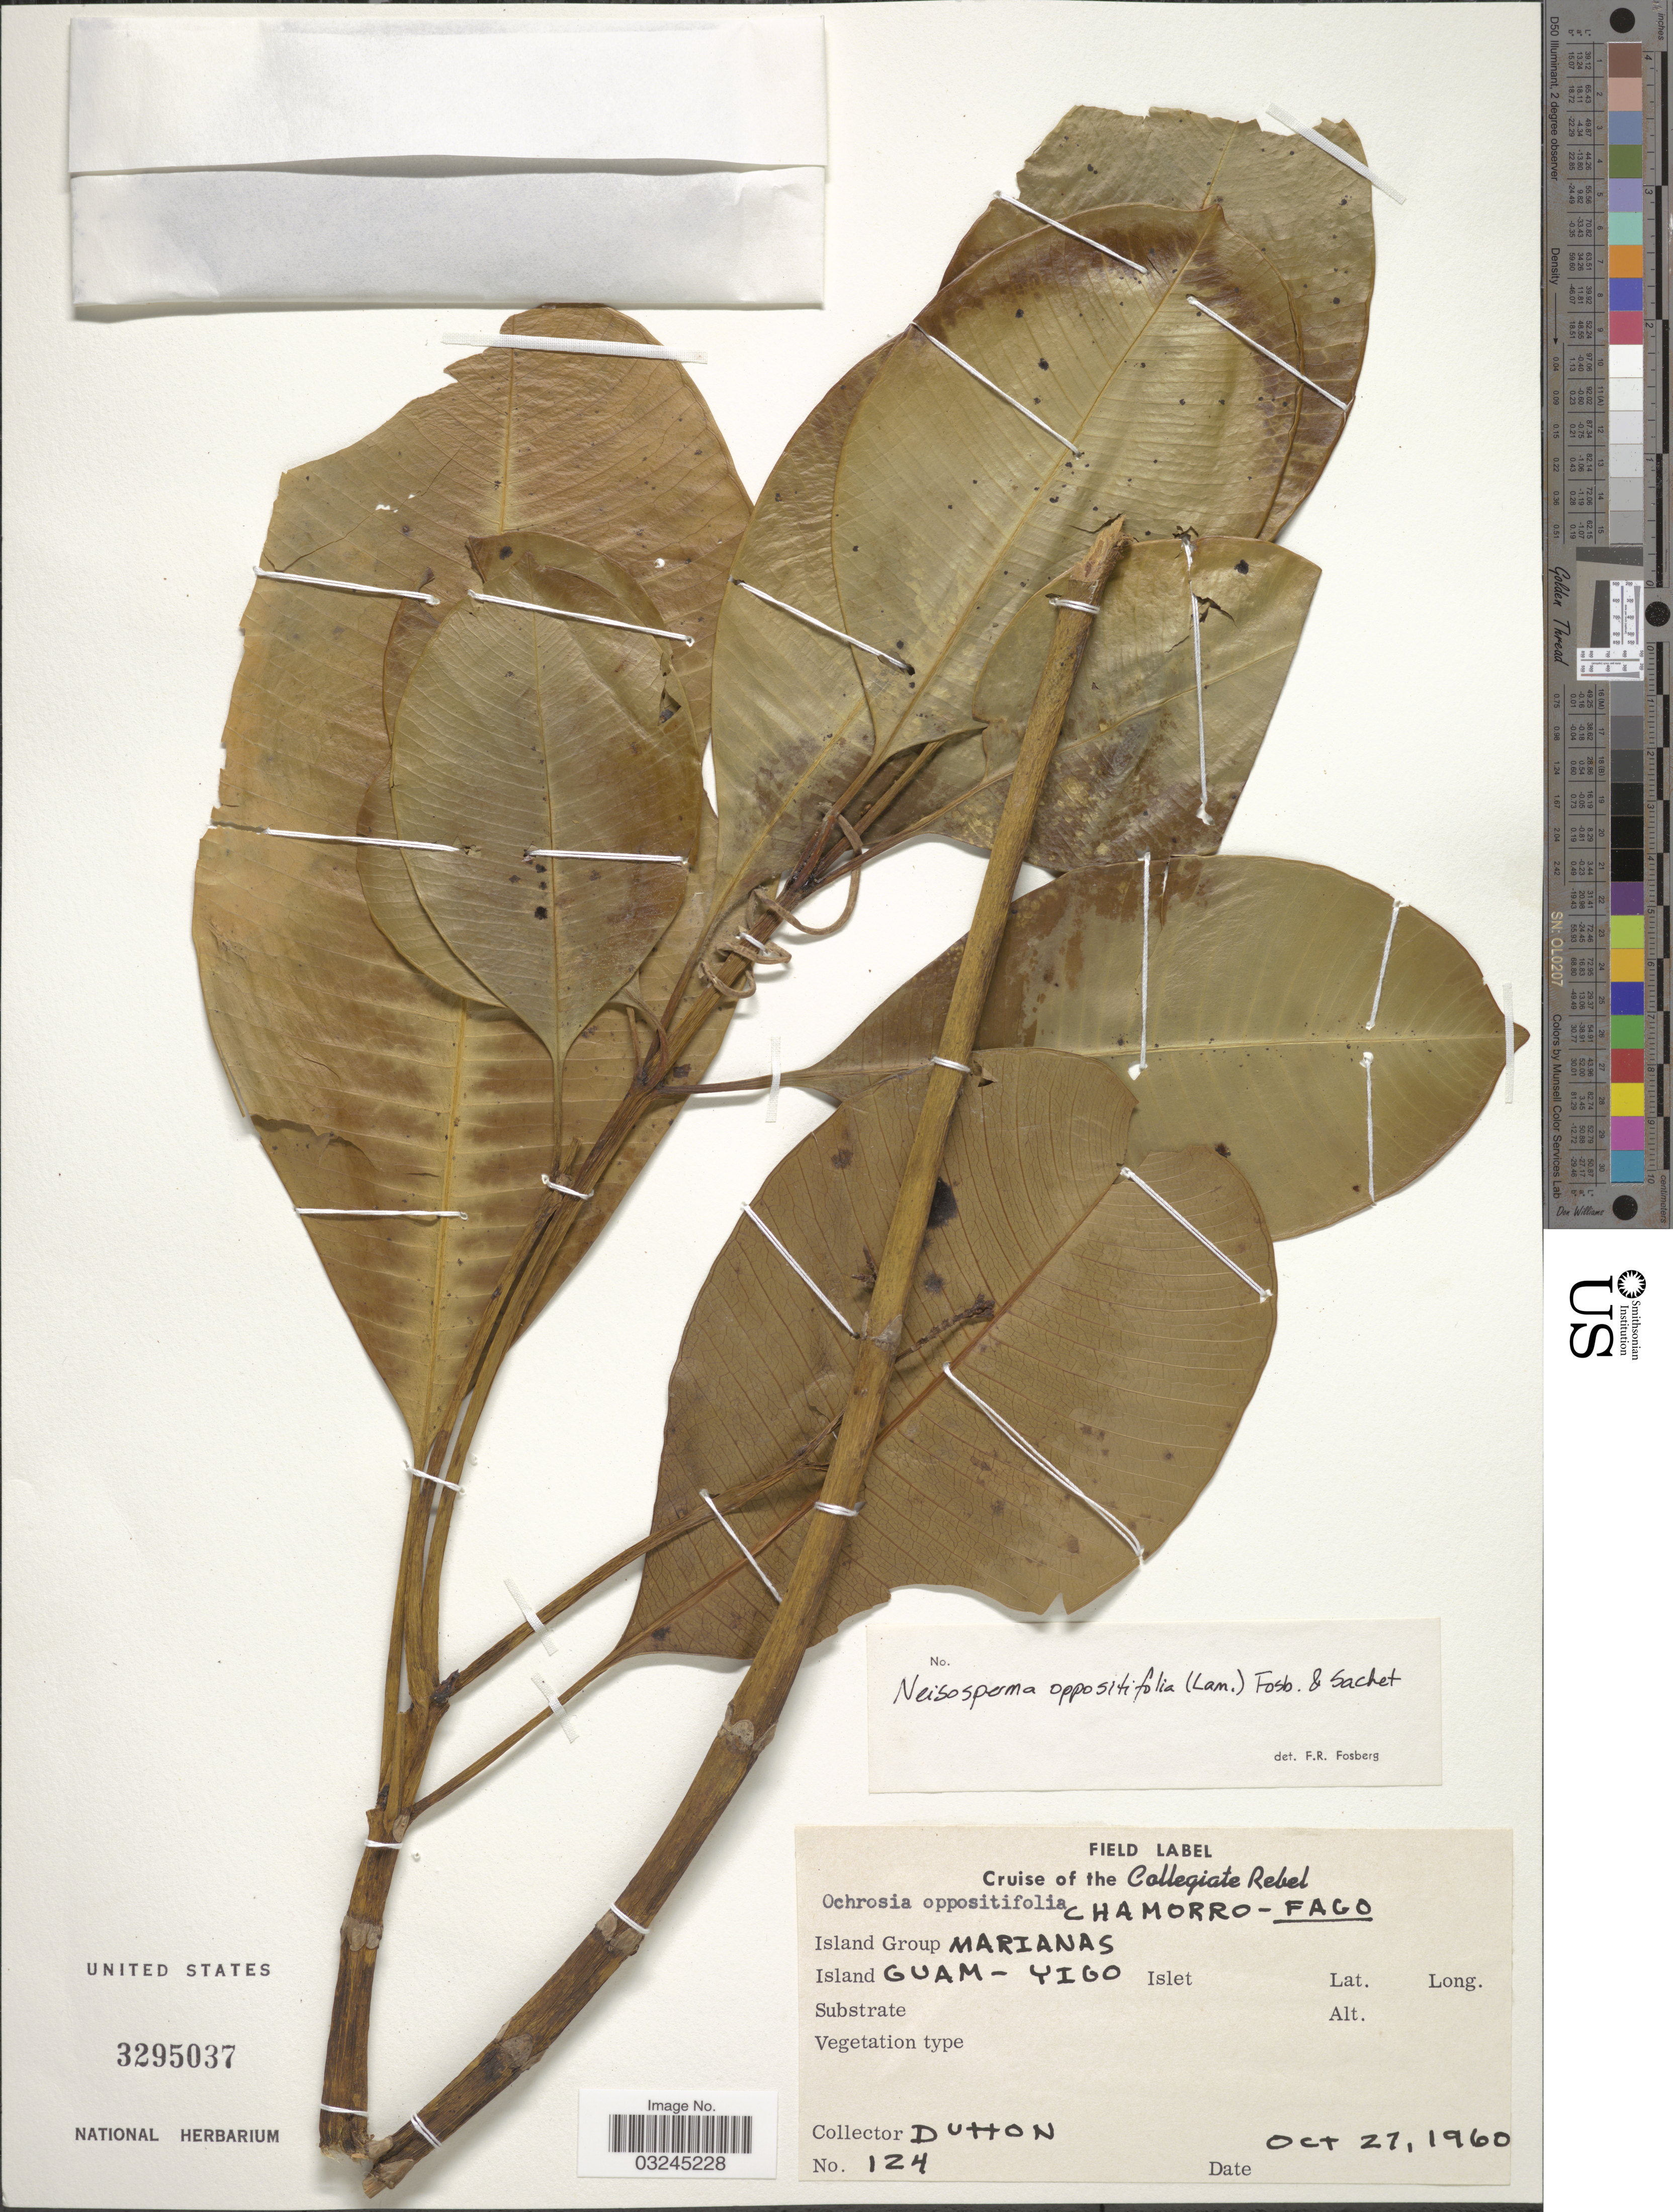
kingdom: Plantae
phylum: Tracheophyta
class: Magnoliopsida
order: Gentianales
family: Apocynaceae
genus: Ochrosia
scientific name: Ochrosia oppositifolia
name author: (Lam.) K. Schum.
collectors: Dutton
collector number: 124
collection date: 1960-10-27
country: Guam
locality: Island Group Marianas. Island Guam-Yigo.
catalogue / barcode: US 3295037